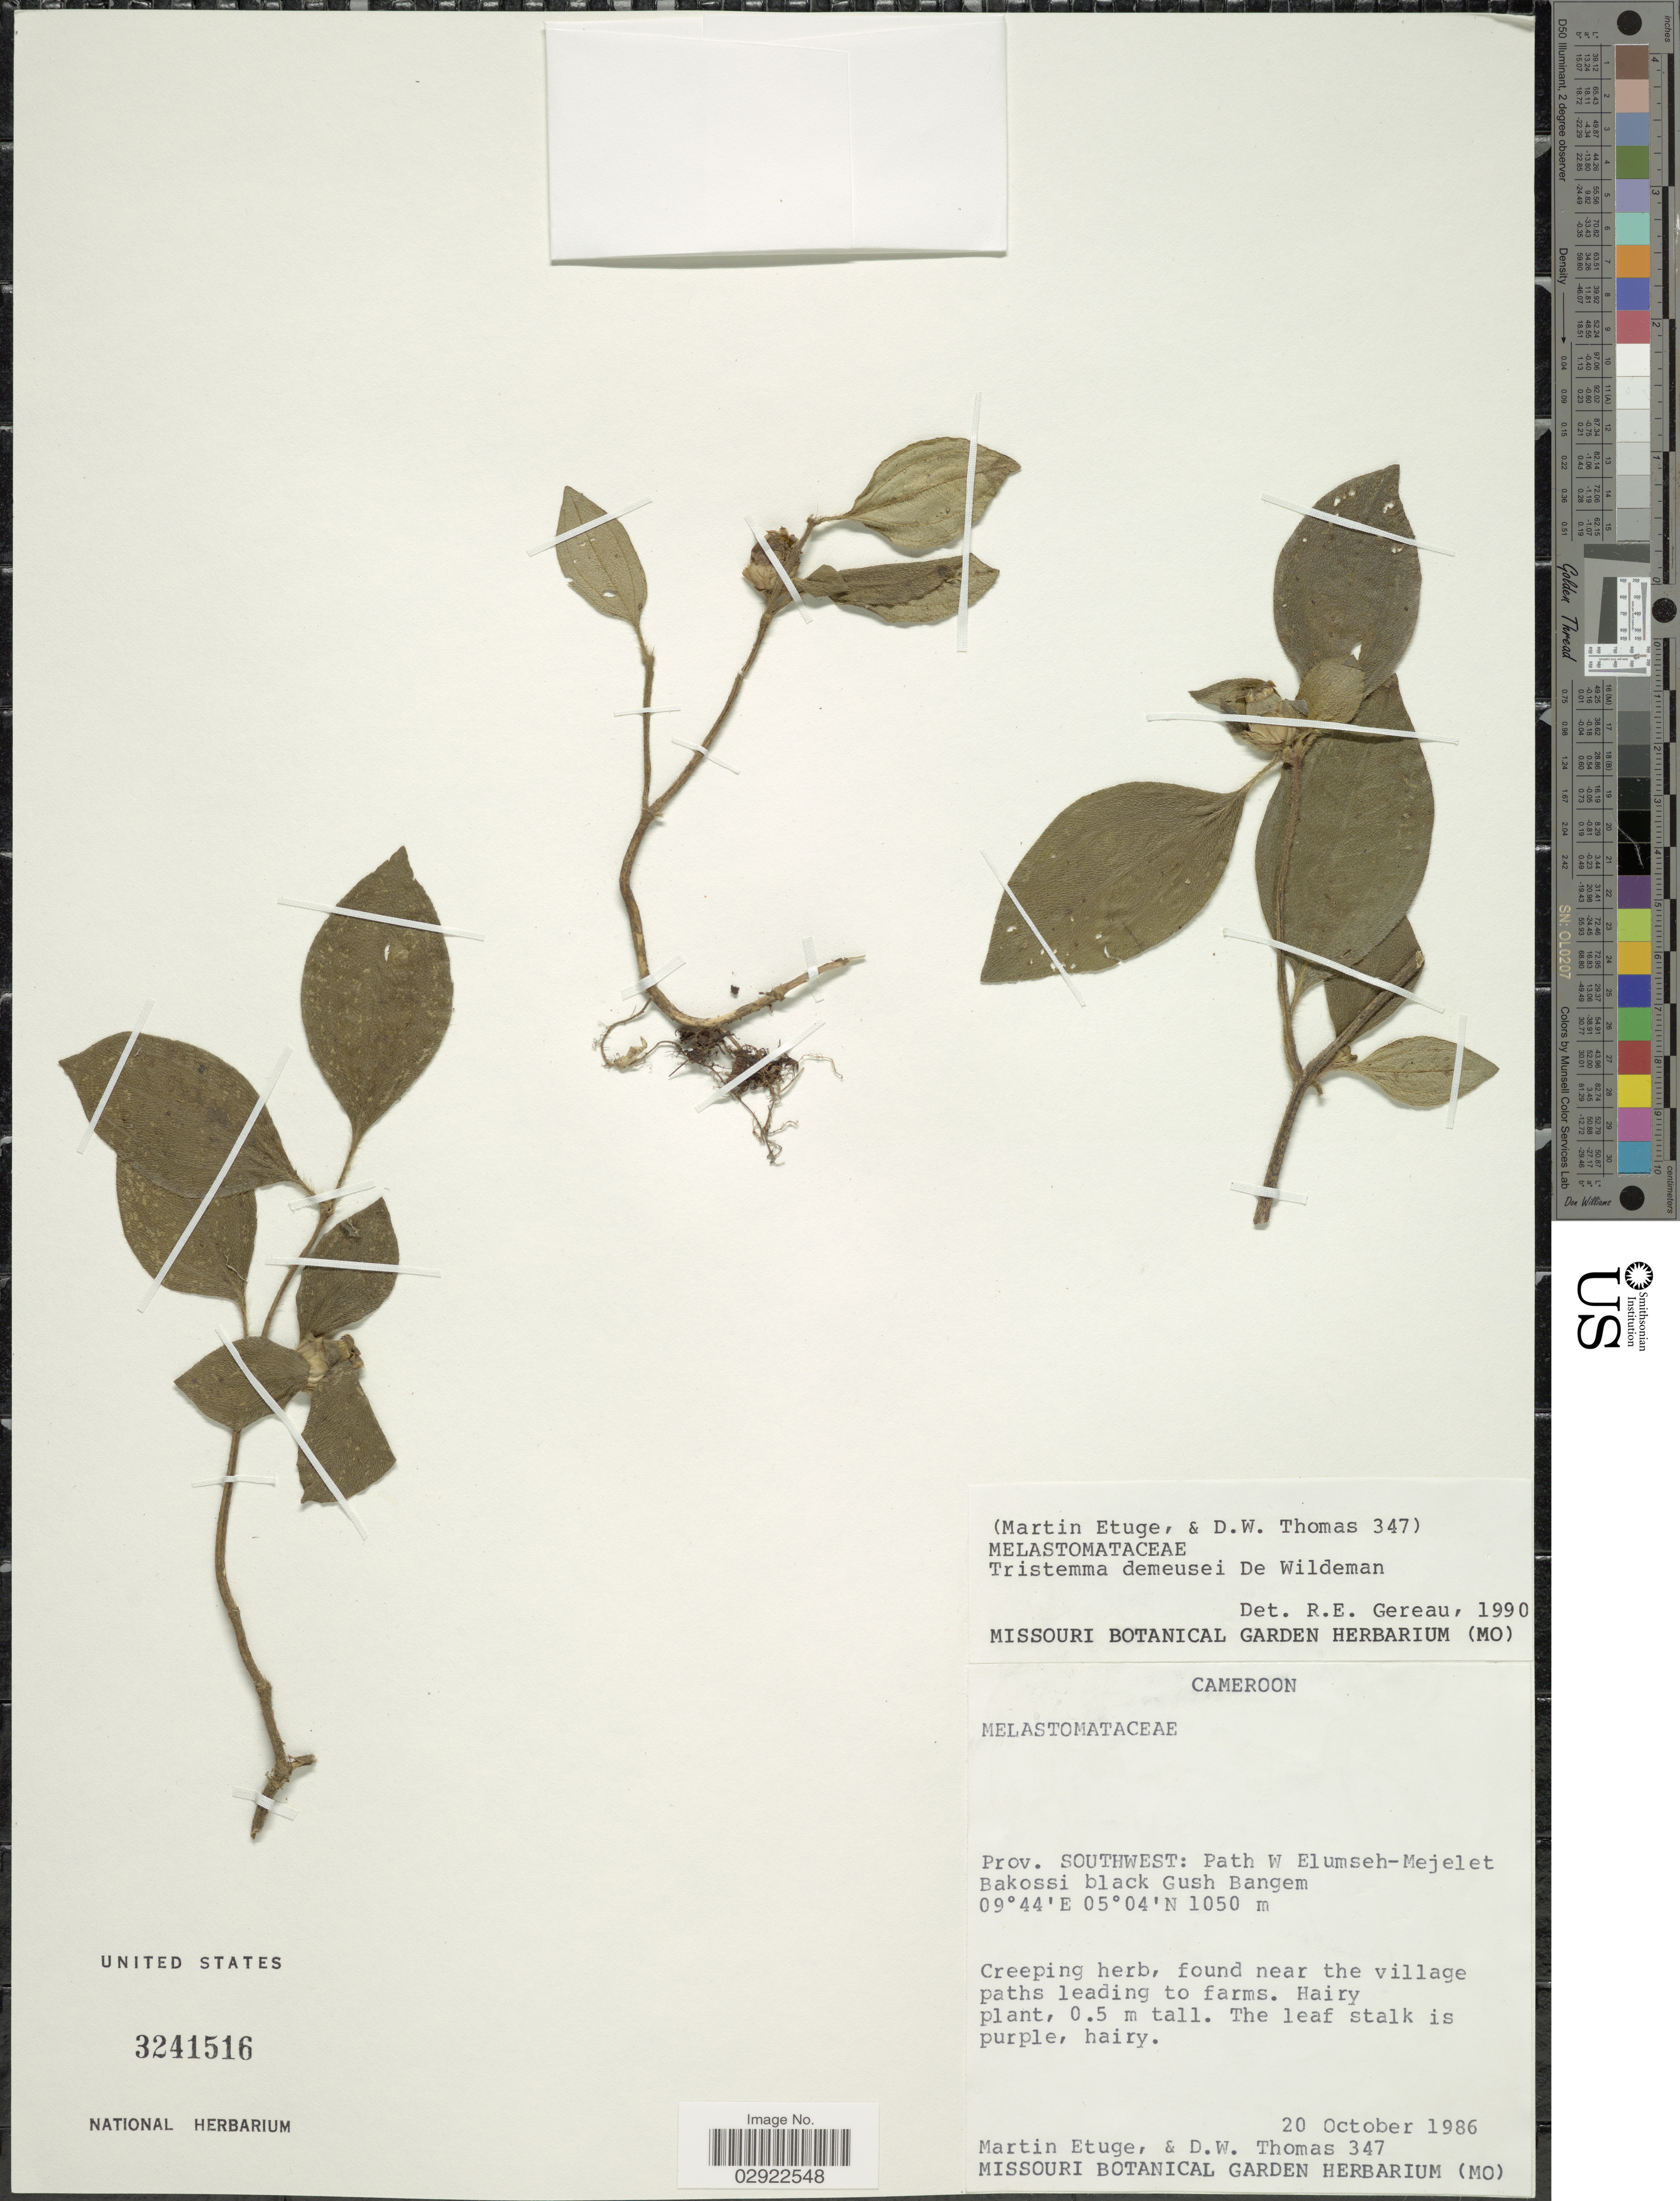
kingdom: Plantae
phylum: Tracheophyta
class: Magnoliopsida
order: Myrtales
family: Melastomataceae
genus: Tristemma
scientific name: Tristemma demeusei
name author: De Wild.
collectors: M. Etuge & D. W. Thomas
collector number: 347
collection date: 1986-10-20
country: Cameroon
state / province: Sud-Ouest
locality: Prov. Southwest: Path W Elumseh-Mejelet Bakossi black Gush Bangem.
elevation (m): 1050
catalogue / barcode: US 3241516